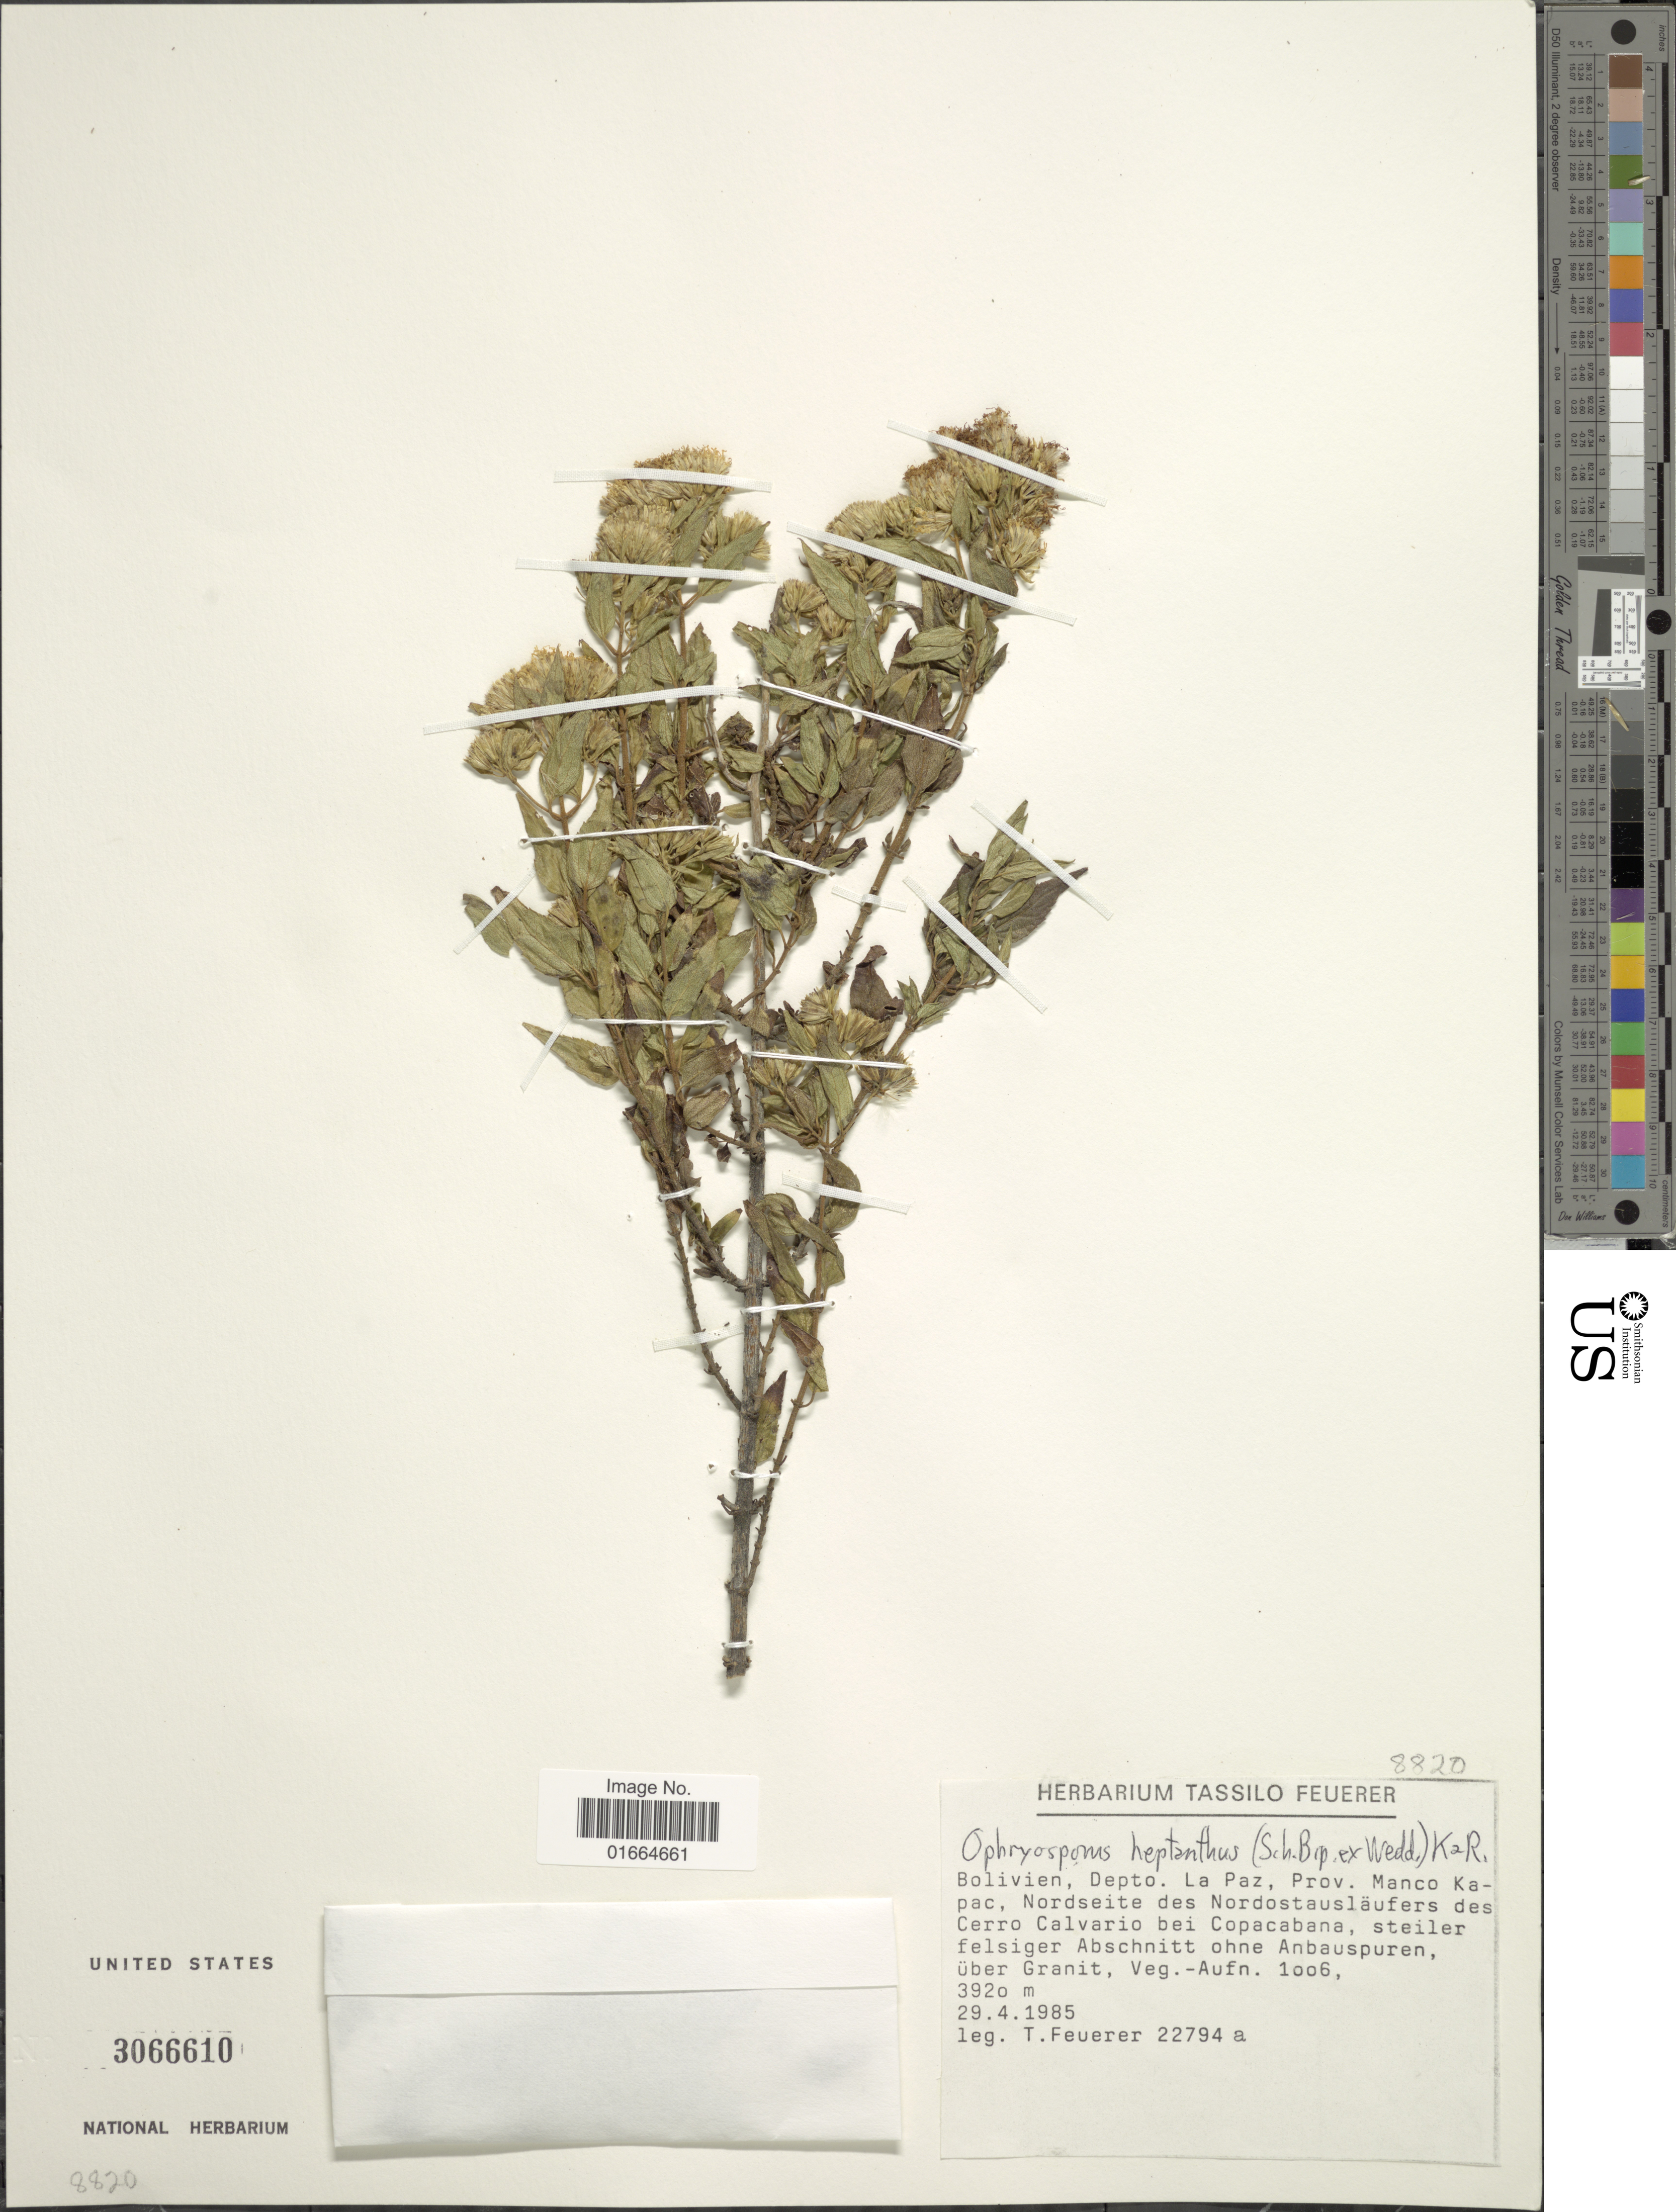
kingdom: Plantae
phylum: Tracheophyta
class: Magnoliopsida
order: Asterales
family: Asteraceae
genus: Ophryosporus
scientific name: Ophryosporus heptanthus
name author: (Sch. Bip. ex Wedd.) R.M. King & H. Rob.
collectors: T. Feuerer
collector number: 22794a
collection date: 1985-04-29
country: Bolivia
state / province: La Paz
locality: Bolivien, Depto. La Paz, Prov. Manco kapac, Nordseite des Nordostauslufers des Cerro Calvario bei Copacabna, steiler felsiger Abschnitt ohne Anbauspuren, uber Granit, Veg. - Aufn. 1006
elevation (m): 3920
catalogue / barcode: US 3066610